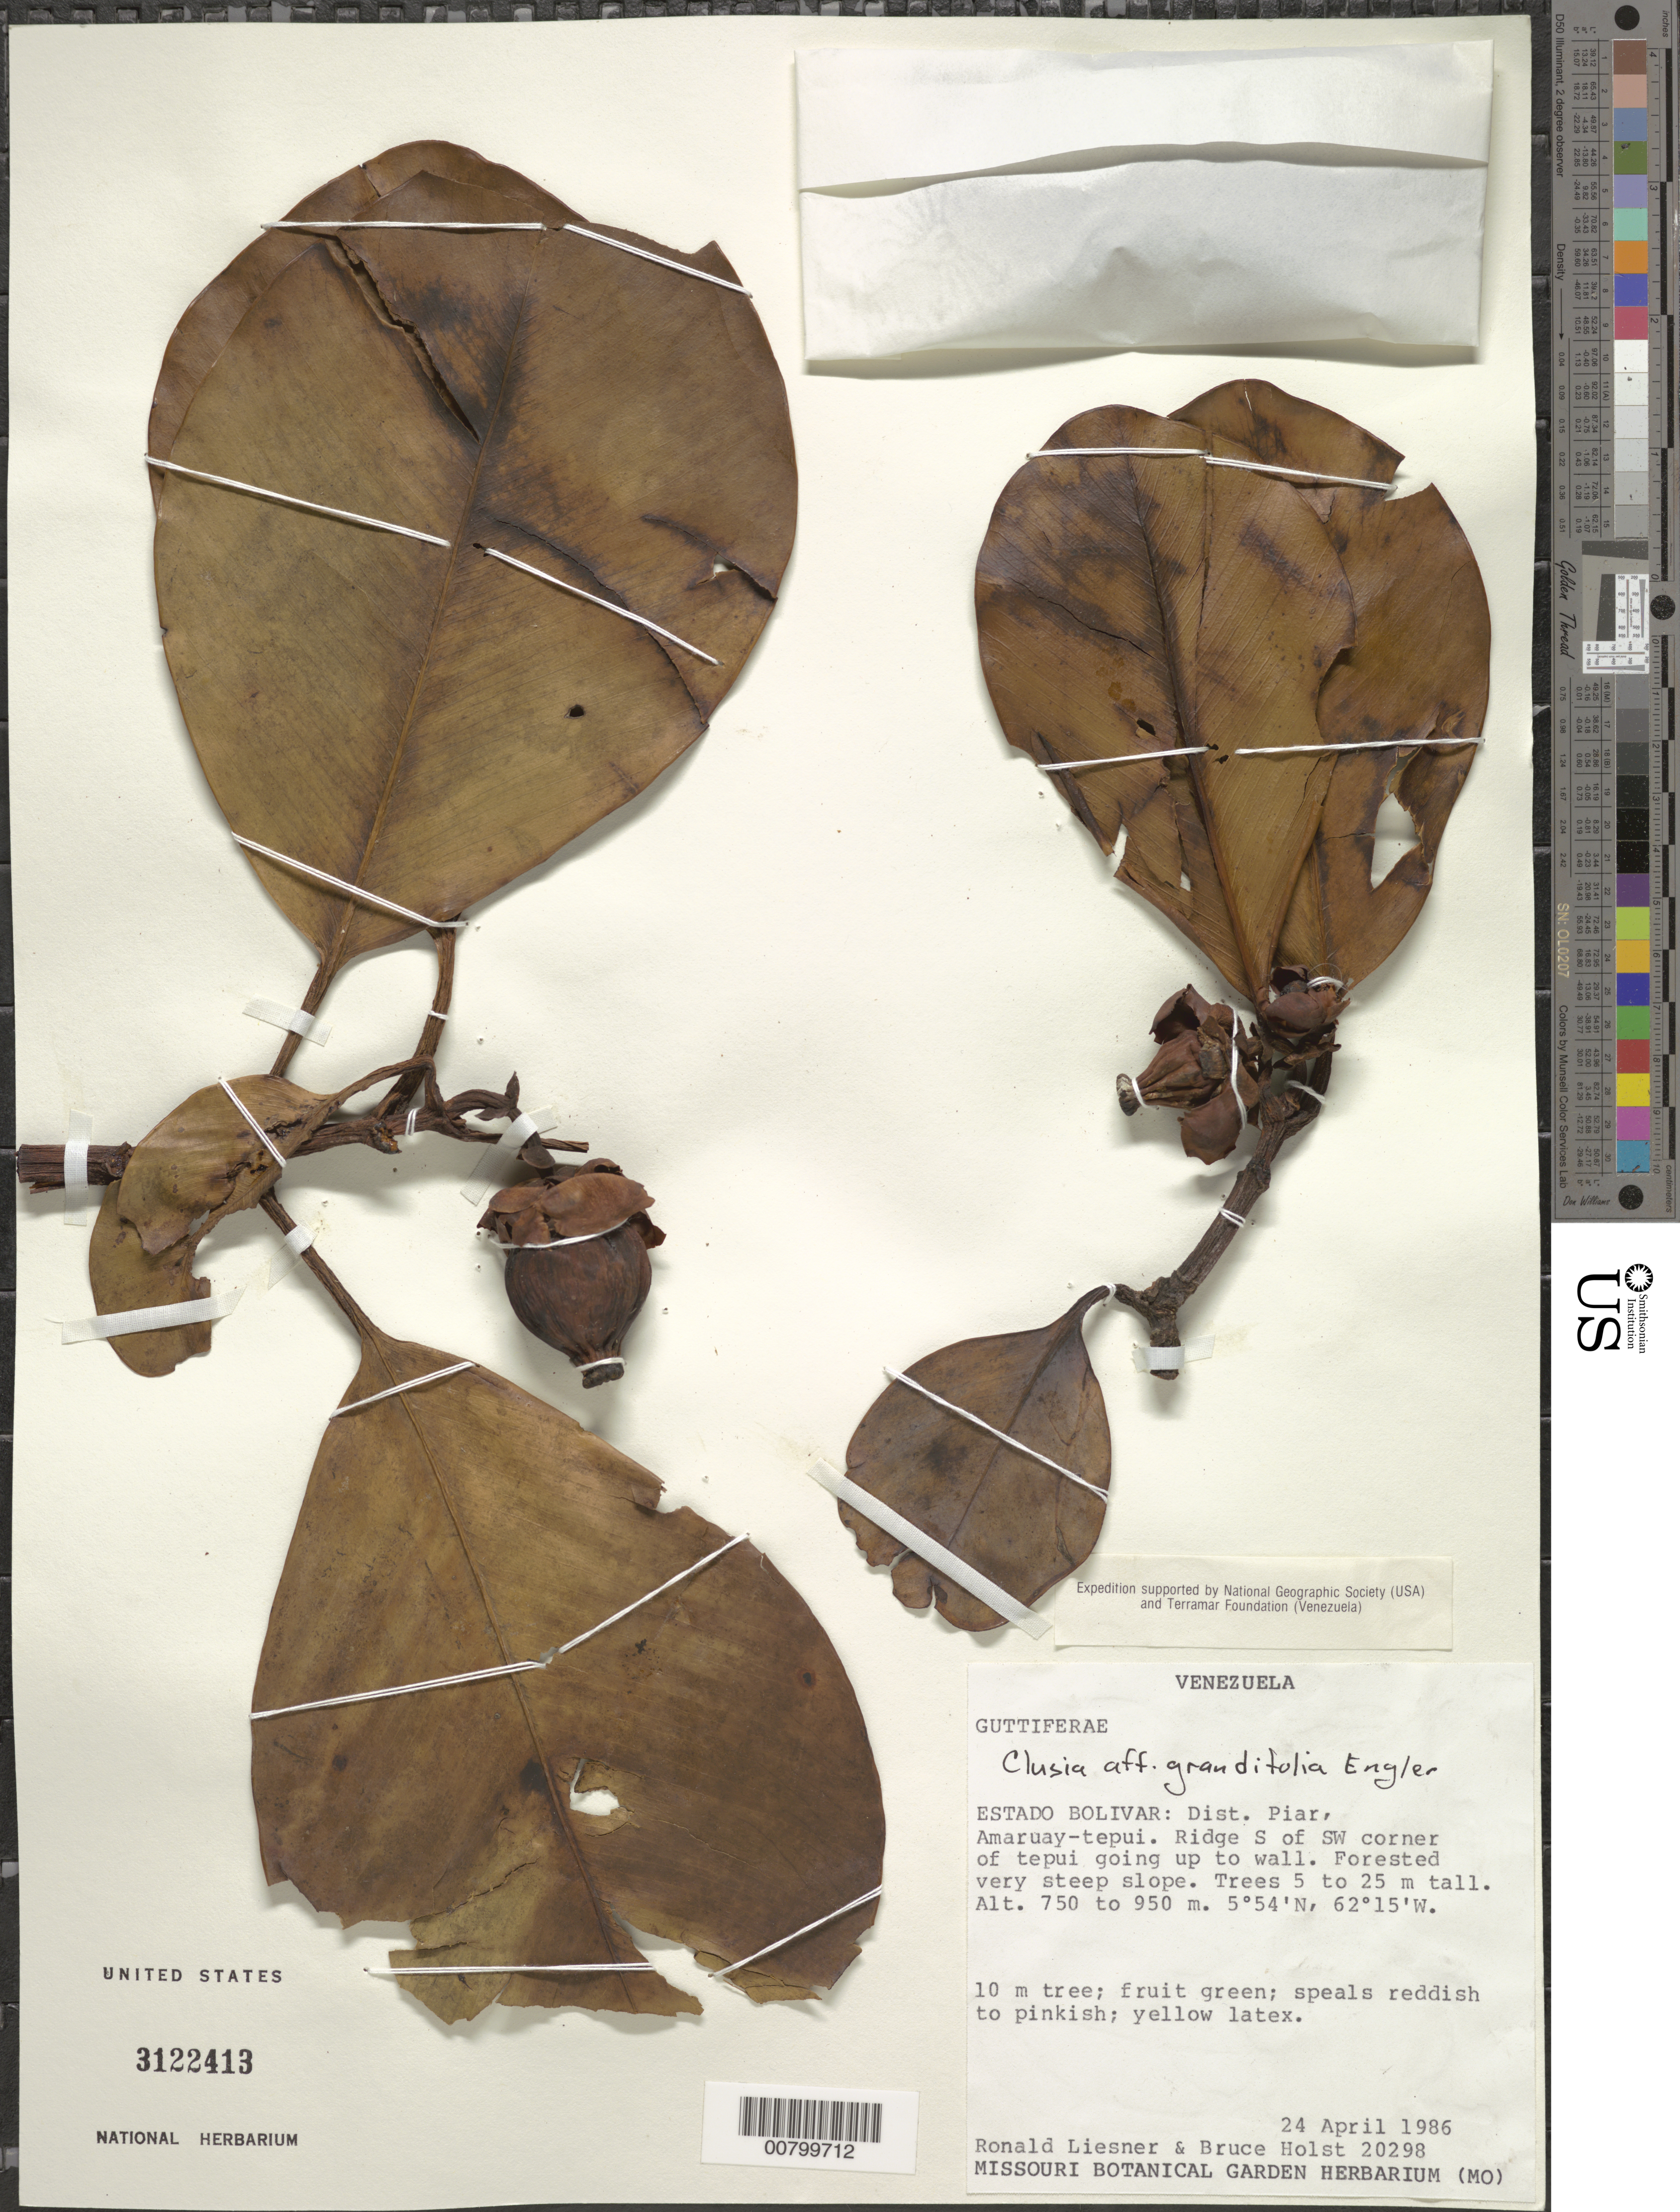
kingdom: Plantae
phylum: Tracheophyta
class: Magnoliopsida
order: Malpighiales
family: Clusiaceae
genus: Clusia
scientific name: Clusia grandifolia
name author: Engl.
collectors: R. L. Liesner & B. Holst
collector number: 20298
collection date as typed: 24-Apr-86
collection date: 1986-04-24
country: Venezuela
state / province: Bolívar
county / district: Piar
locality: Amaruay-tepuí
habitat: Ridge S of SW corner of tepui going up to wall; forested very steep slope; trees 5 to 25m tall; open sunlight at base of bluff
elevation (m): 750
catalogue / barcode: US 3122413